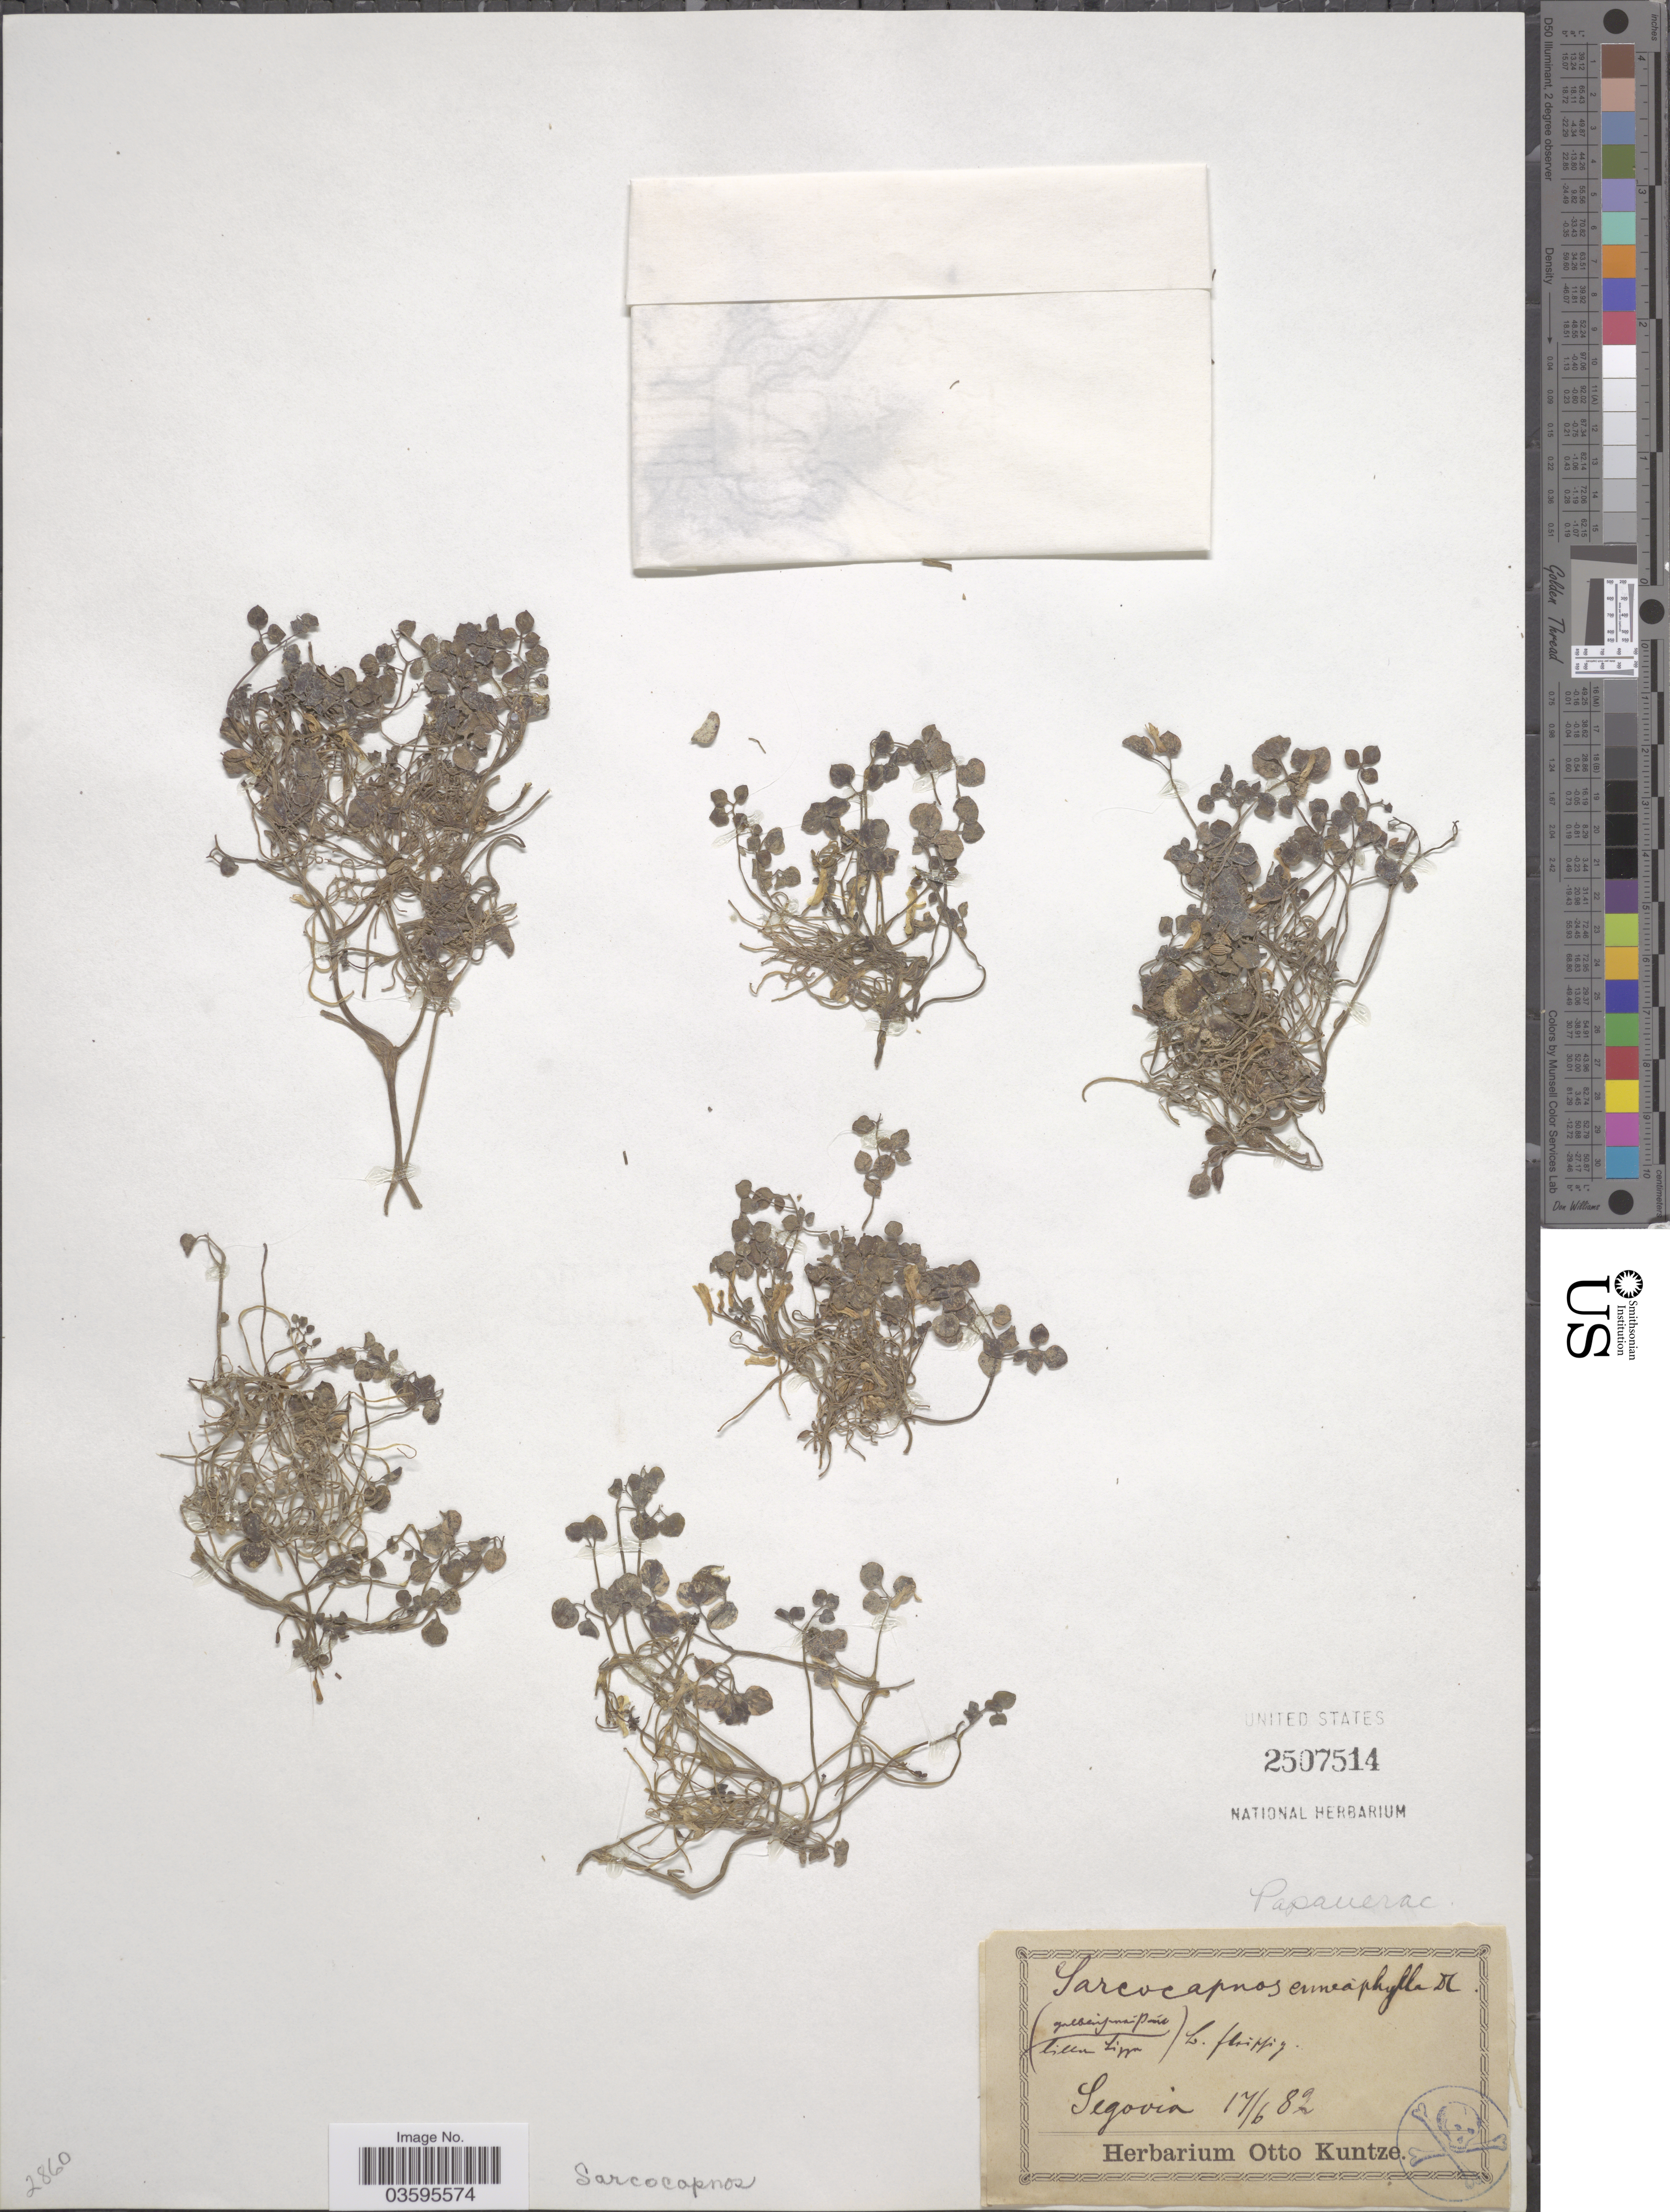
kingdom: Plantae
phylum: Tracheophyta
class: Magnoliopsida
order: Ranunculales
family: Papaveraceae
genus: Sarcocapnos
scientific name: Sarcocapnos enneaphylla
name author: DC.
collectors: ex herb. Otto Kuntze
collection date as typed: Transcribed d/m/y: 17/6/82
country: Spain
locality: Segovia.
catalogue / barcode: US 2507514